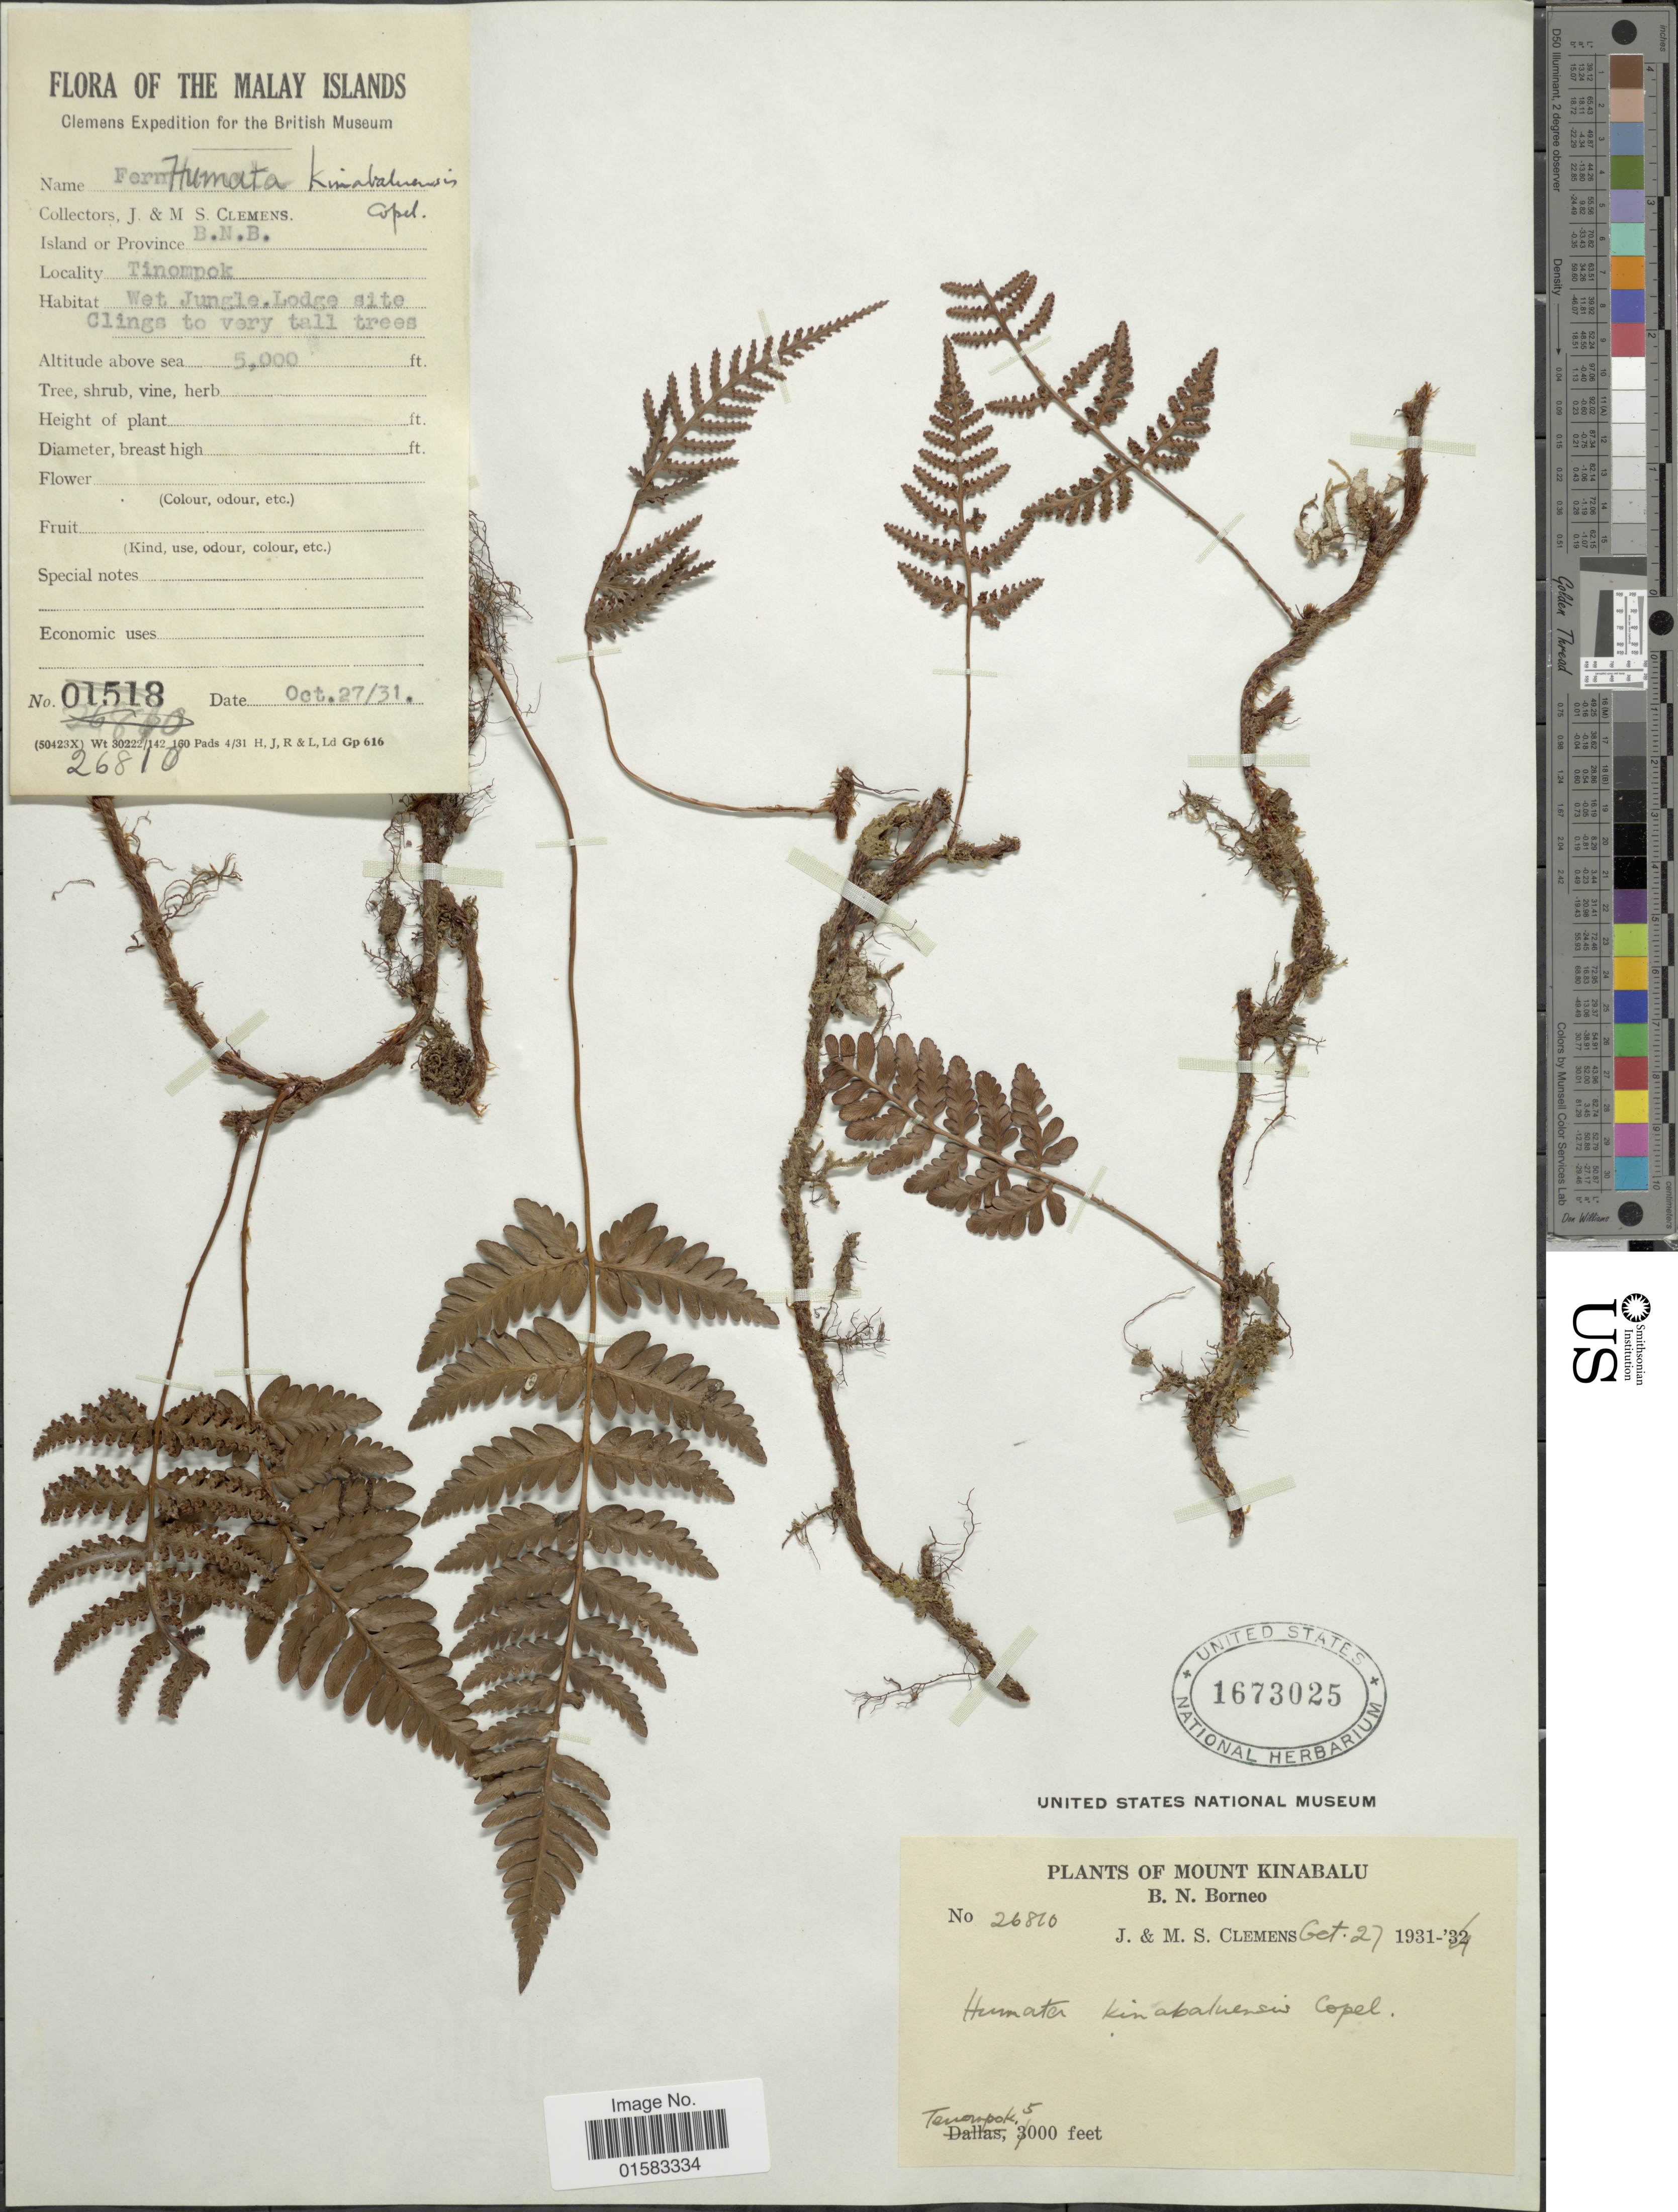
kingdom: Plantae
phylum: Tracheophyta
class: Polypodiopsida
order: Polypodiales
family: Davalliaceae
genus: Davallia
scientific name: Davallia repens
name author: (L. f.) Kuhn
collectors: J. Clemens & M. S. Clemens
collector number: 26810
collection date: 1931-10-27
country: Malaysia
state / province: Sabah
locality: B.N.B. Tinompok, MOunt Kinabalu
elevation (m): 1524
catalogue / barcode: US 1673025